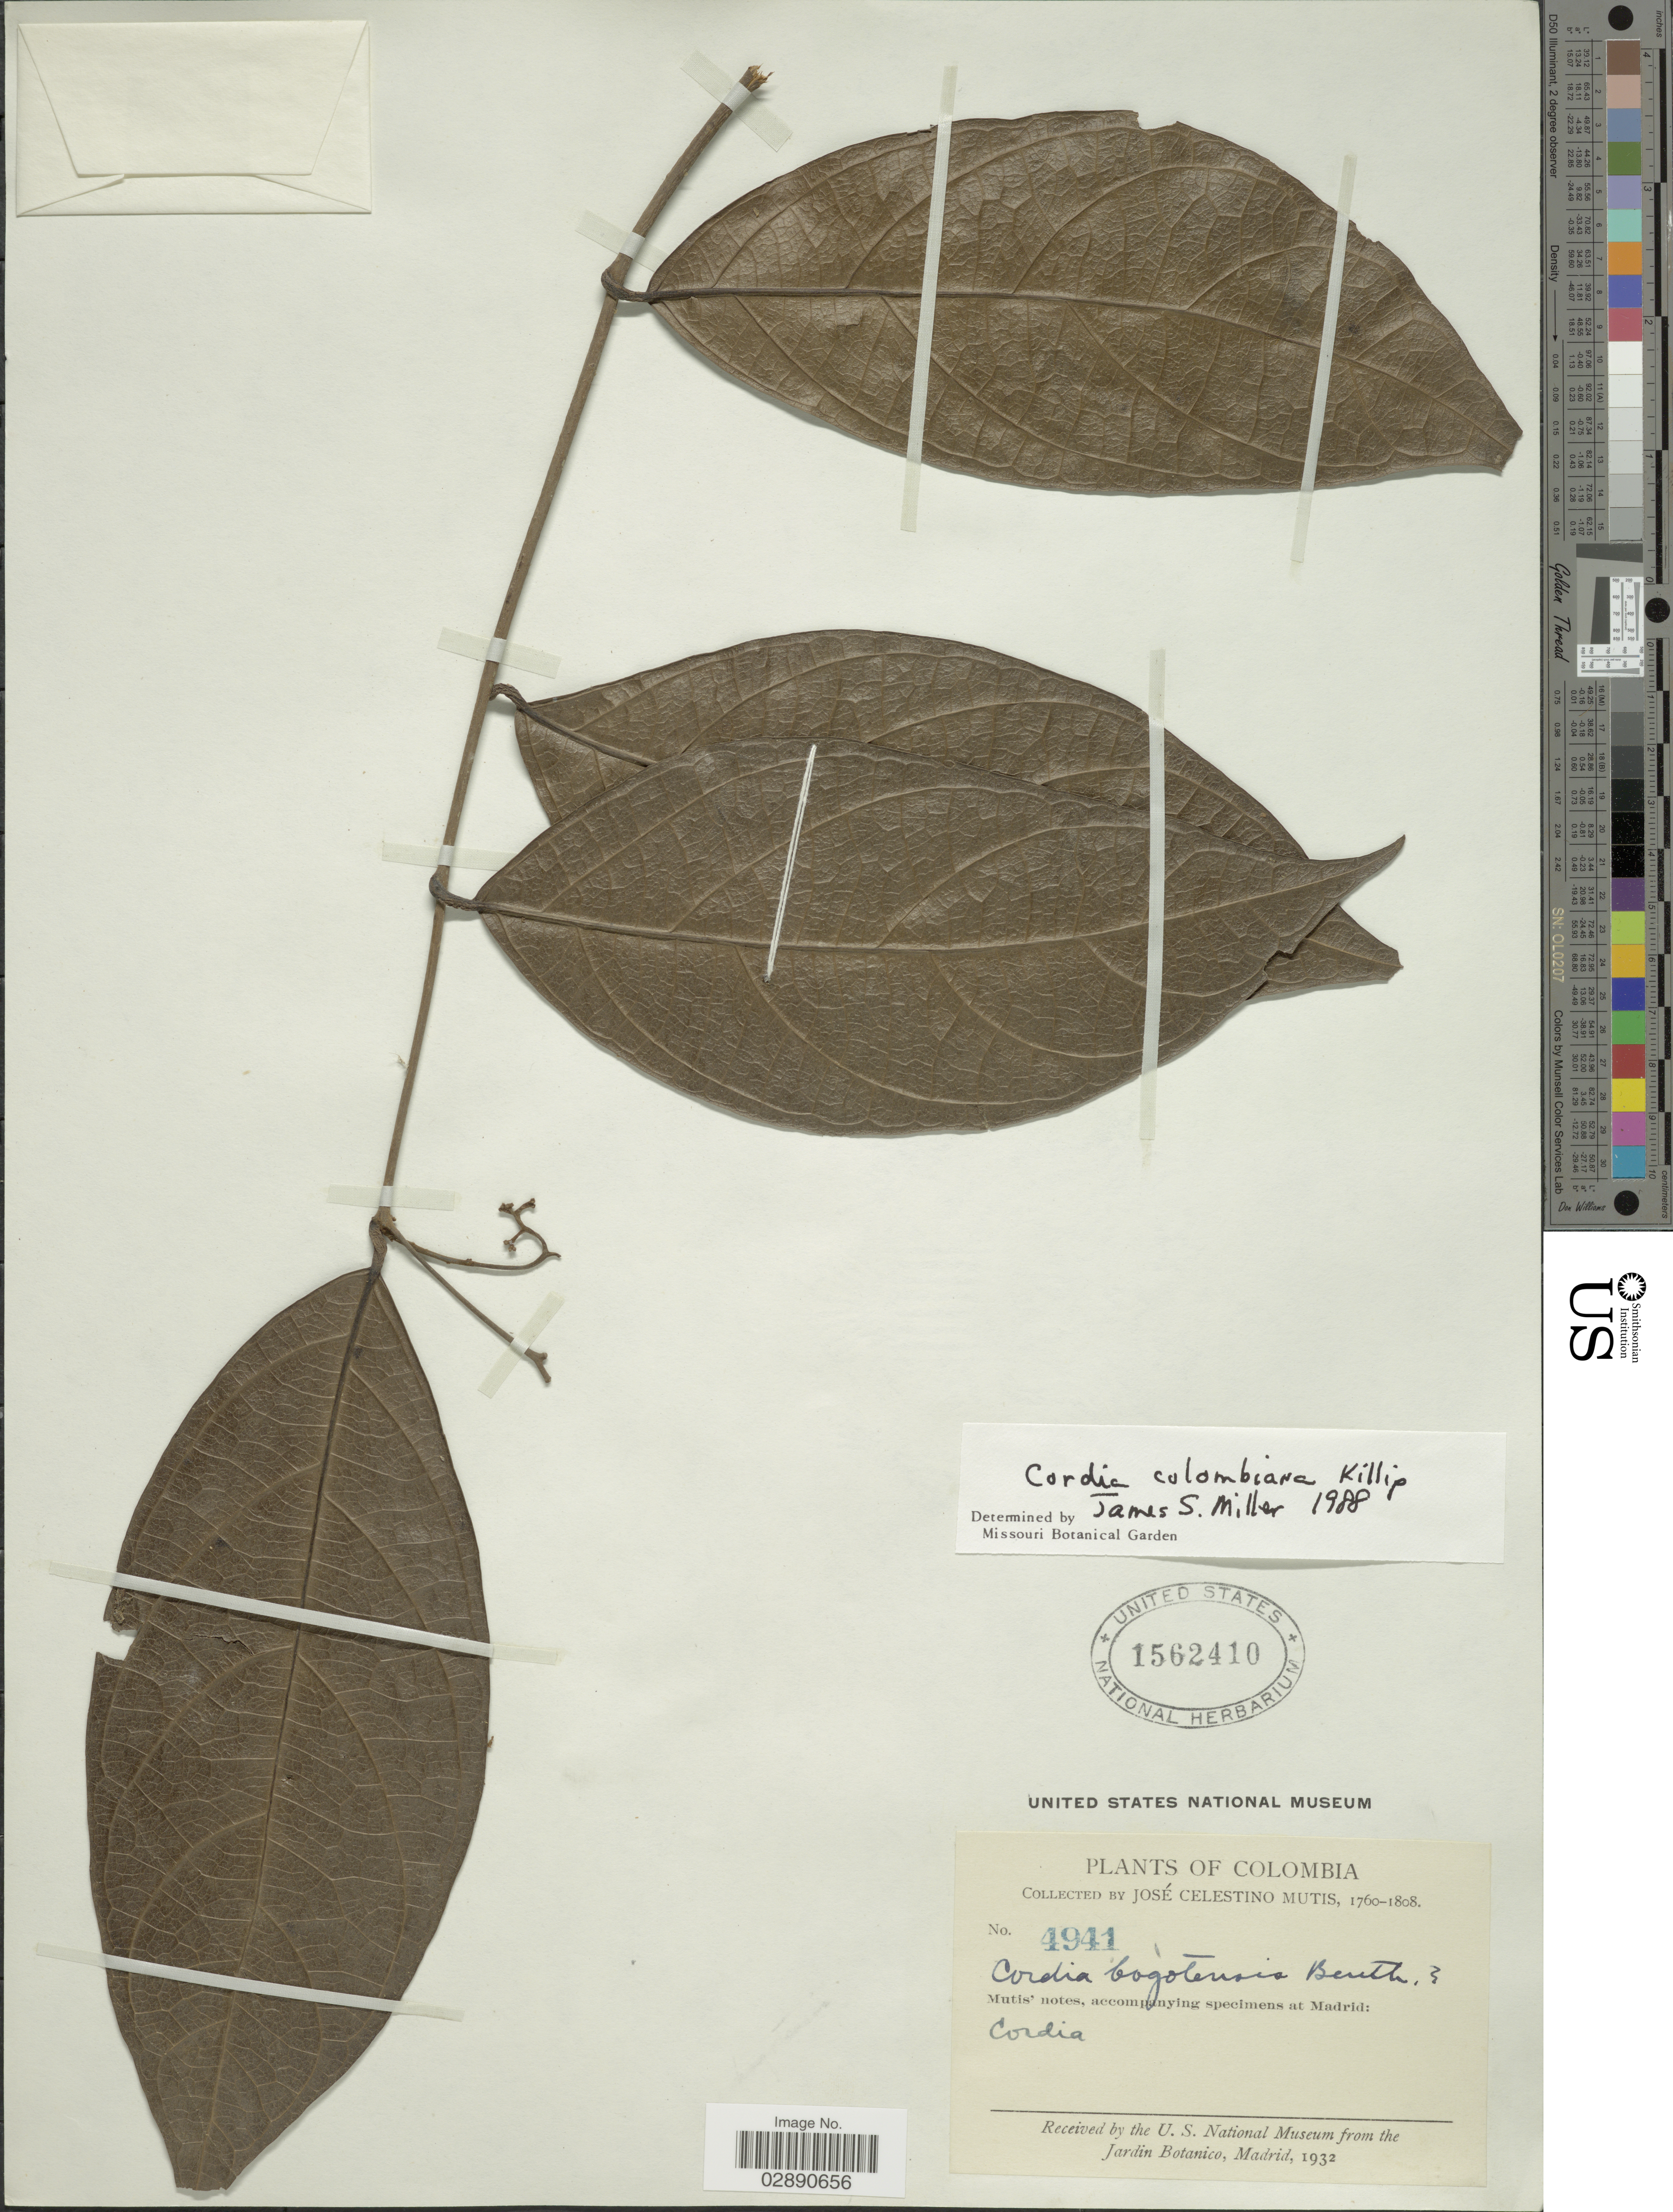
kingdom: Plantae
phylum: Tracheophyta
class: Magnoliopsida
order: Boraginales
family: Cordiaceae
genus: Cordia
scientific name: Cordia colombiana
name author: Killip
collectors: J. C. B. Mutis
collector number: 4941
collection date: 1760/1808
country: Colombia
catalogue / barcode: US 1562410